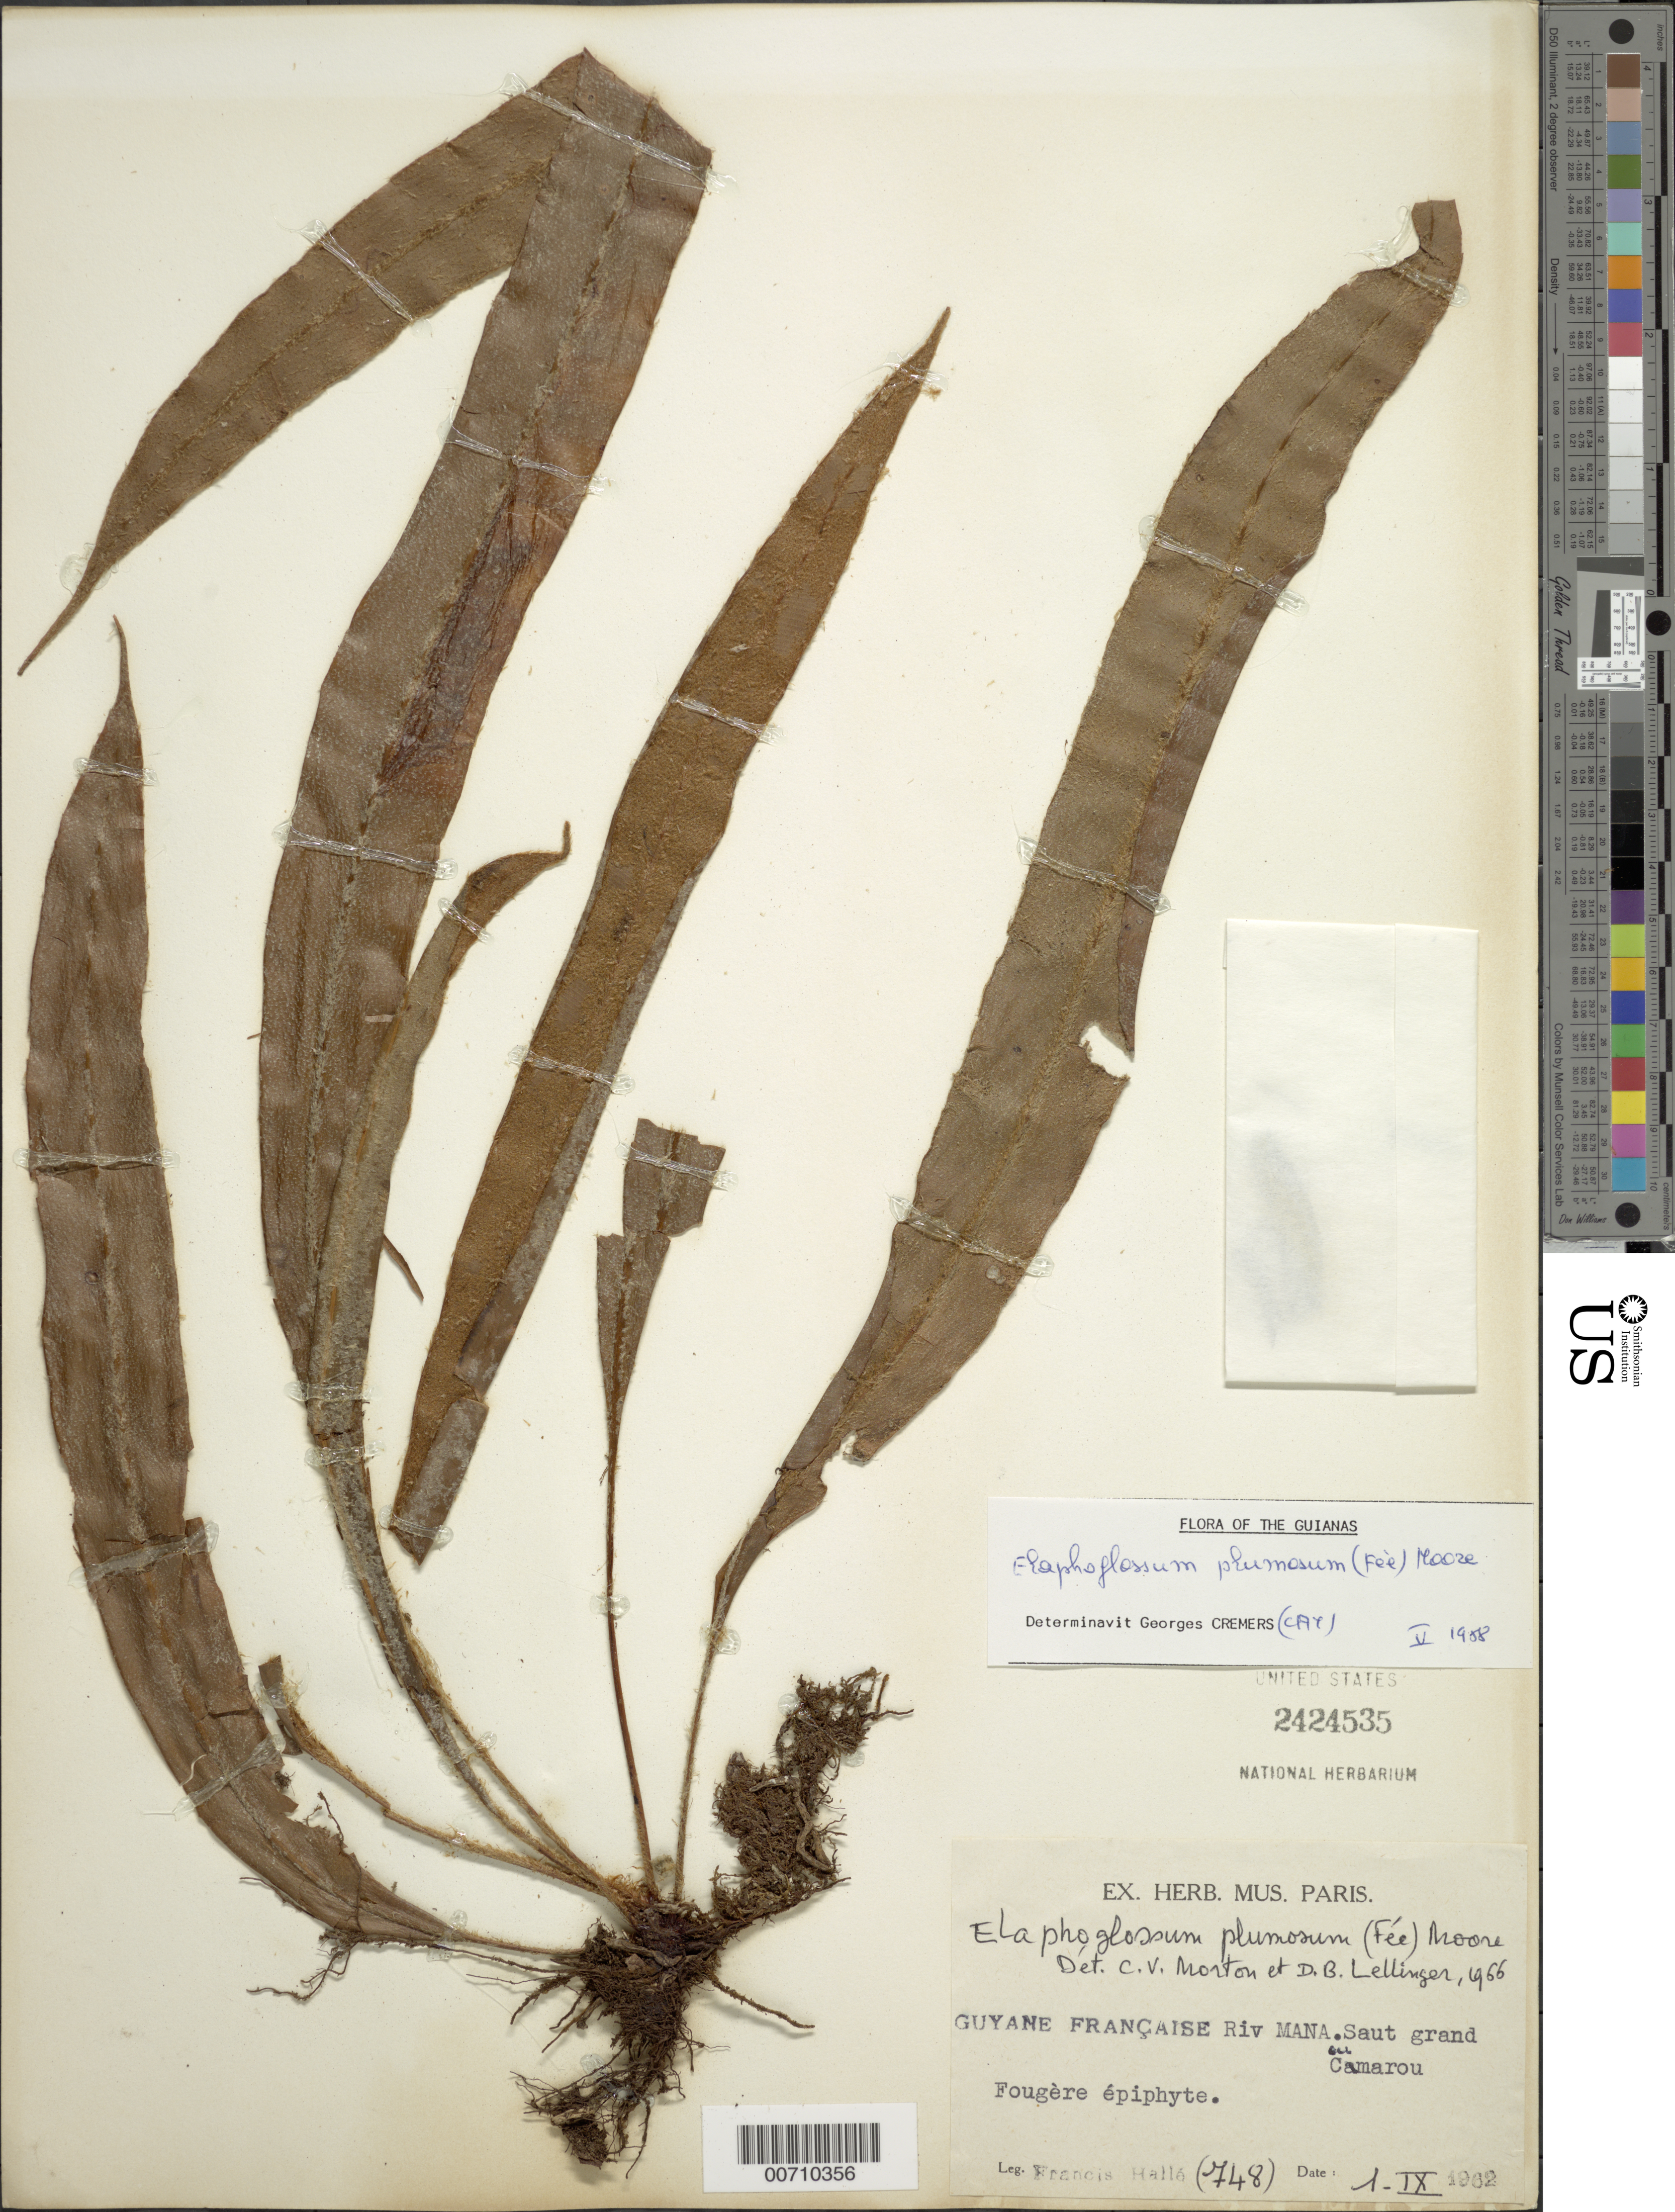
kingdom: Plantae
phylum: Tracheophyta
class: Polypodiopsida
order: Polypodiales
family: Dryopteridaceae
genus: Elaphoglossum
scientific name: Elaphoglossum plumosum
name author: (Fée) T. Moore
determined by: Cremers, Georges A.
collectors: F. Hallé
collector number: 748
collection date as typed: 1-Sep-62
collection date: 1962-09-01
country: French Guiana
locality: Rivière Mana, Saut Grand Coumarou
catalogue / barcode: US 2424535